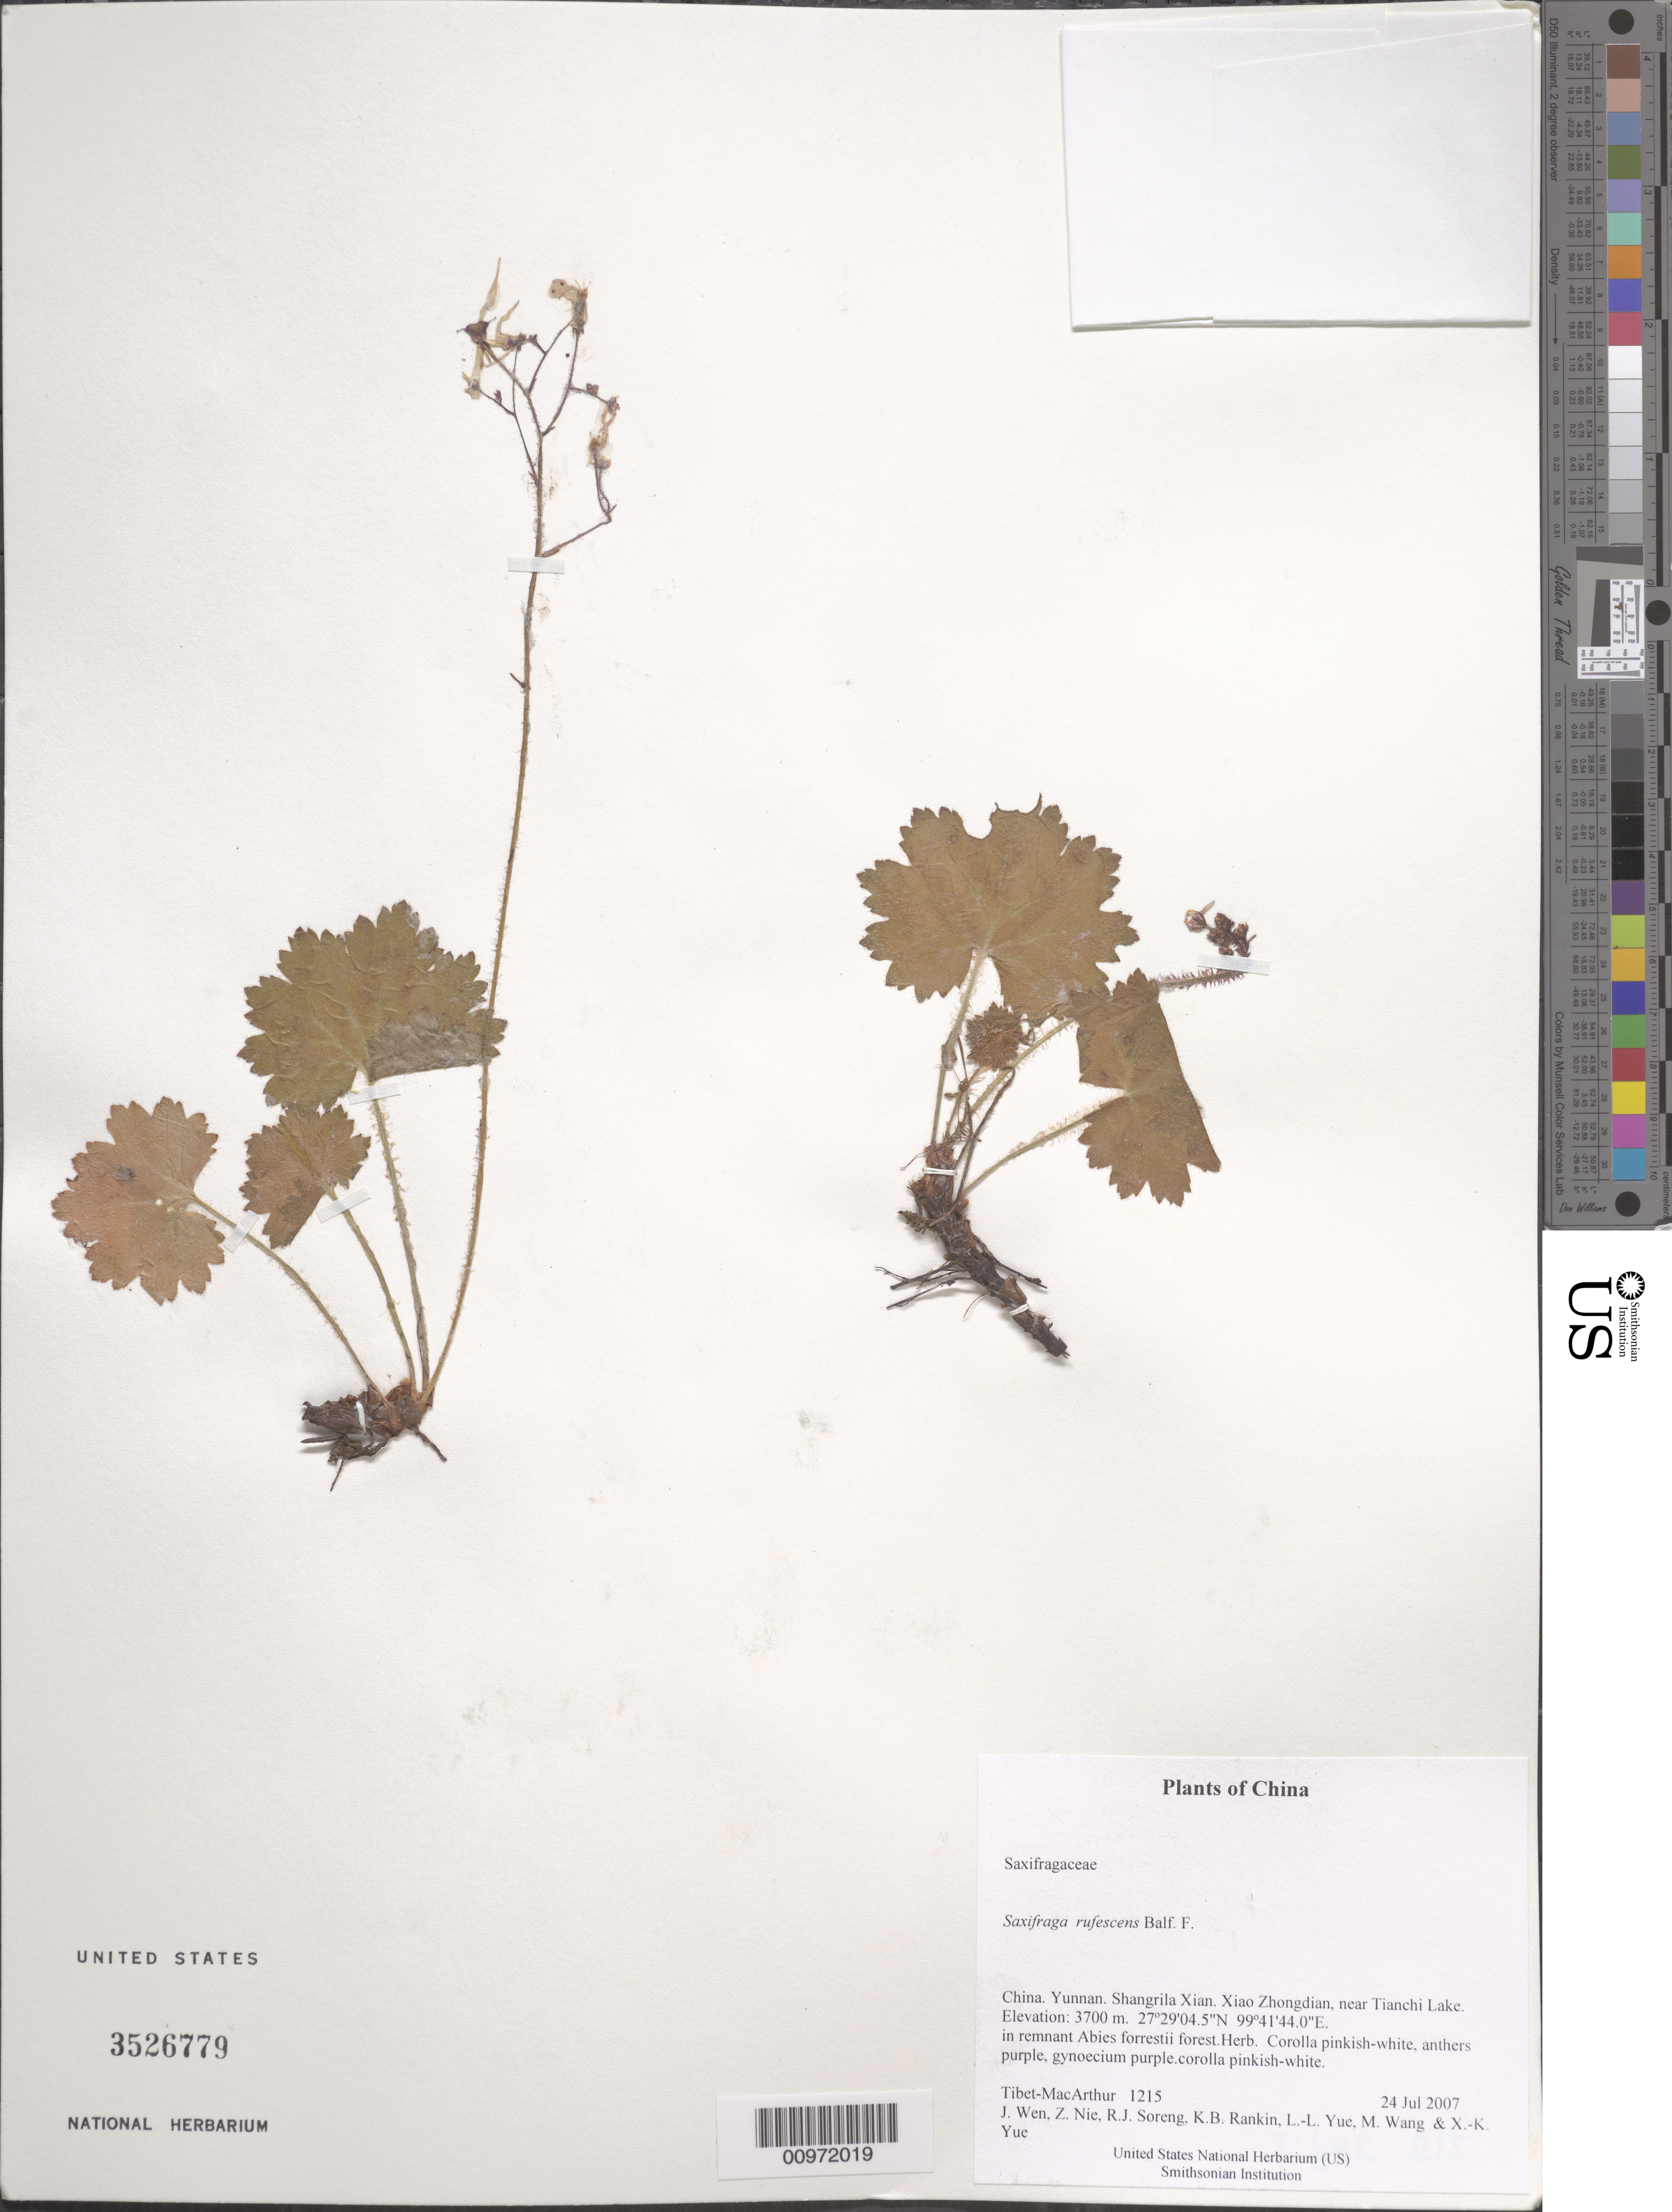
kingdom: Plantae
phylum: Tracheophyta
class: Magnoliopsida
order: Saxifragales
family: Saxifragaceae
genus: Saxifraga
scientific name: Saxifraga rufescens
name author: Balf.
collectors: Tibet-MacArthur, J. Wen, Z. Nie, R. J. Soreng, K. Rankin, L. Yue, M. Wang & X. Yue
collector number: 1215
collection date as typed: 24 Jul 2007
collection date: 2007-07-24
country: China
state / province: Yunnan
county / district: Shangrila Xian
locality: Xiao Zhongdian, near Tianchi Lake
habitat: In remnant Abies forrestii forest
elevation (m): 3700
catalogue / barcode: US 3526779